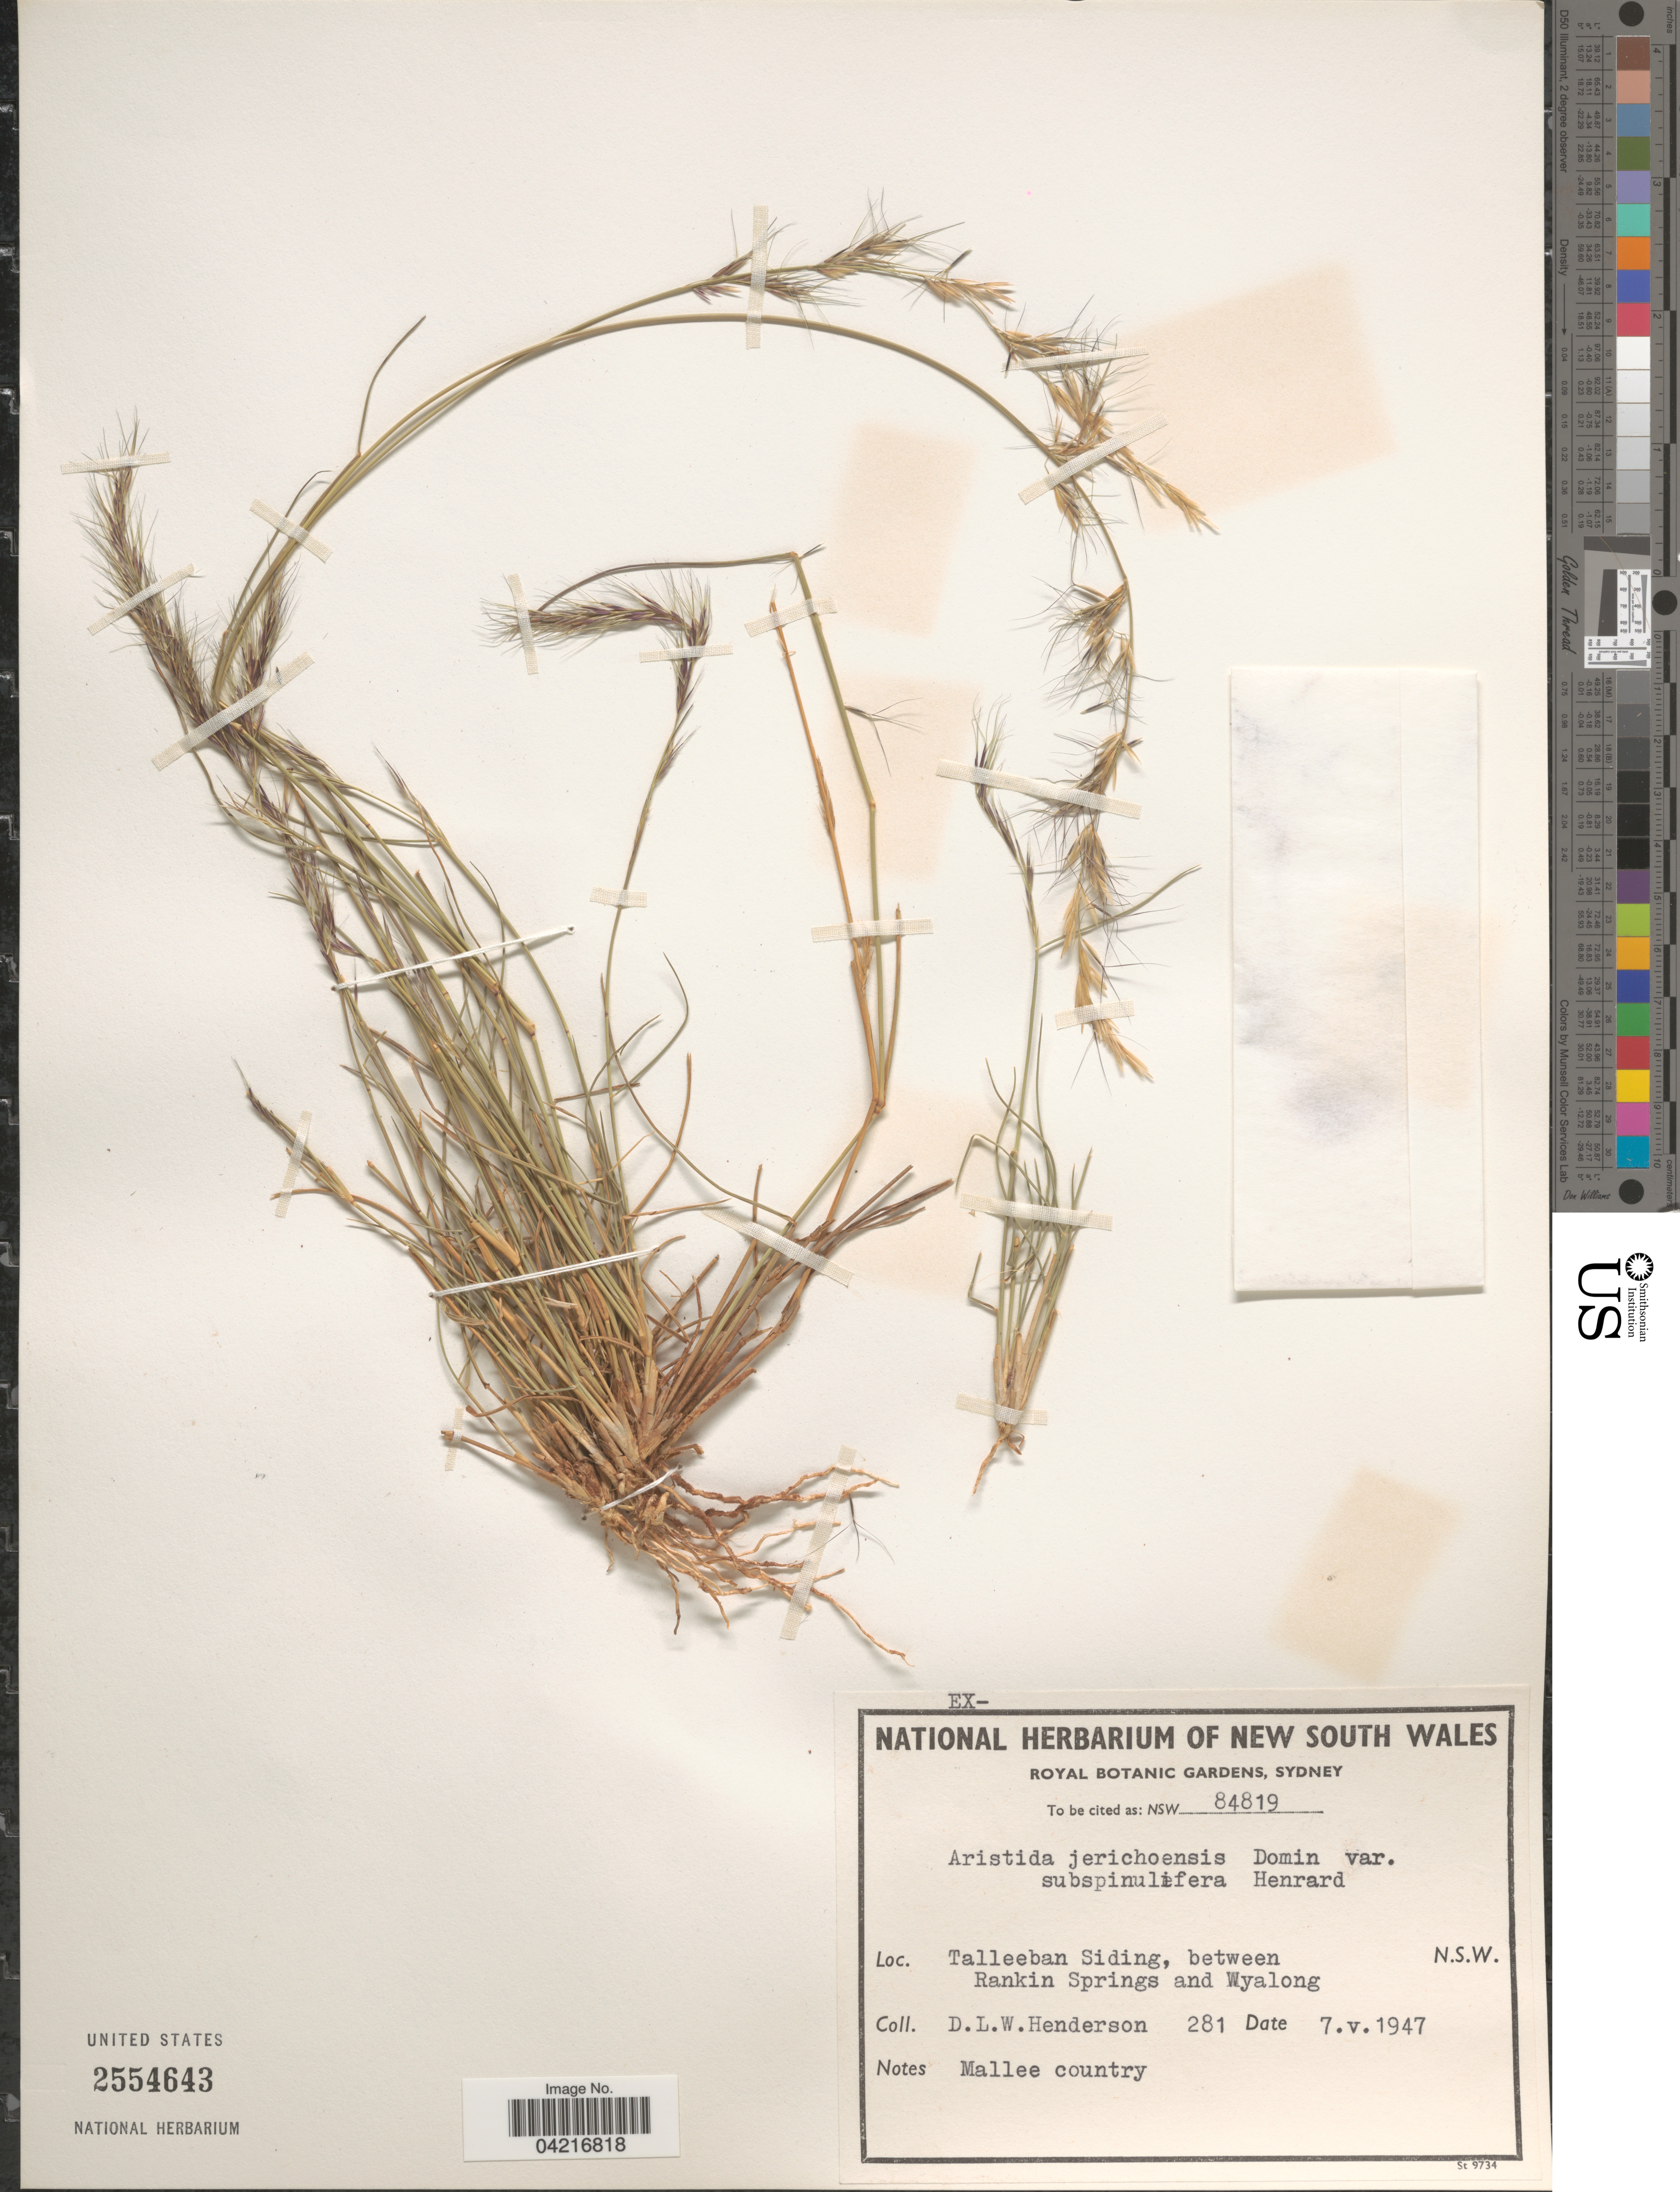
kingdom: Plantae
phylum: Tracheophyta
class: Liliopsida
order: Poales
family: Poaceae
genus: Aristida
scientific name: Aristida jerichoensis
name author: (Domin) Henr.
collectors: D. Henderson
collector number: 281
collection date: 1947-05-07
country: Australia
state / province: New South Wales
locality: Talleeban Siding, between Rankin Springs and Wyalong.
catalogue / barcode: US 2554643